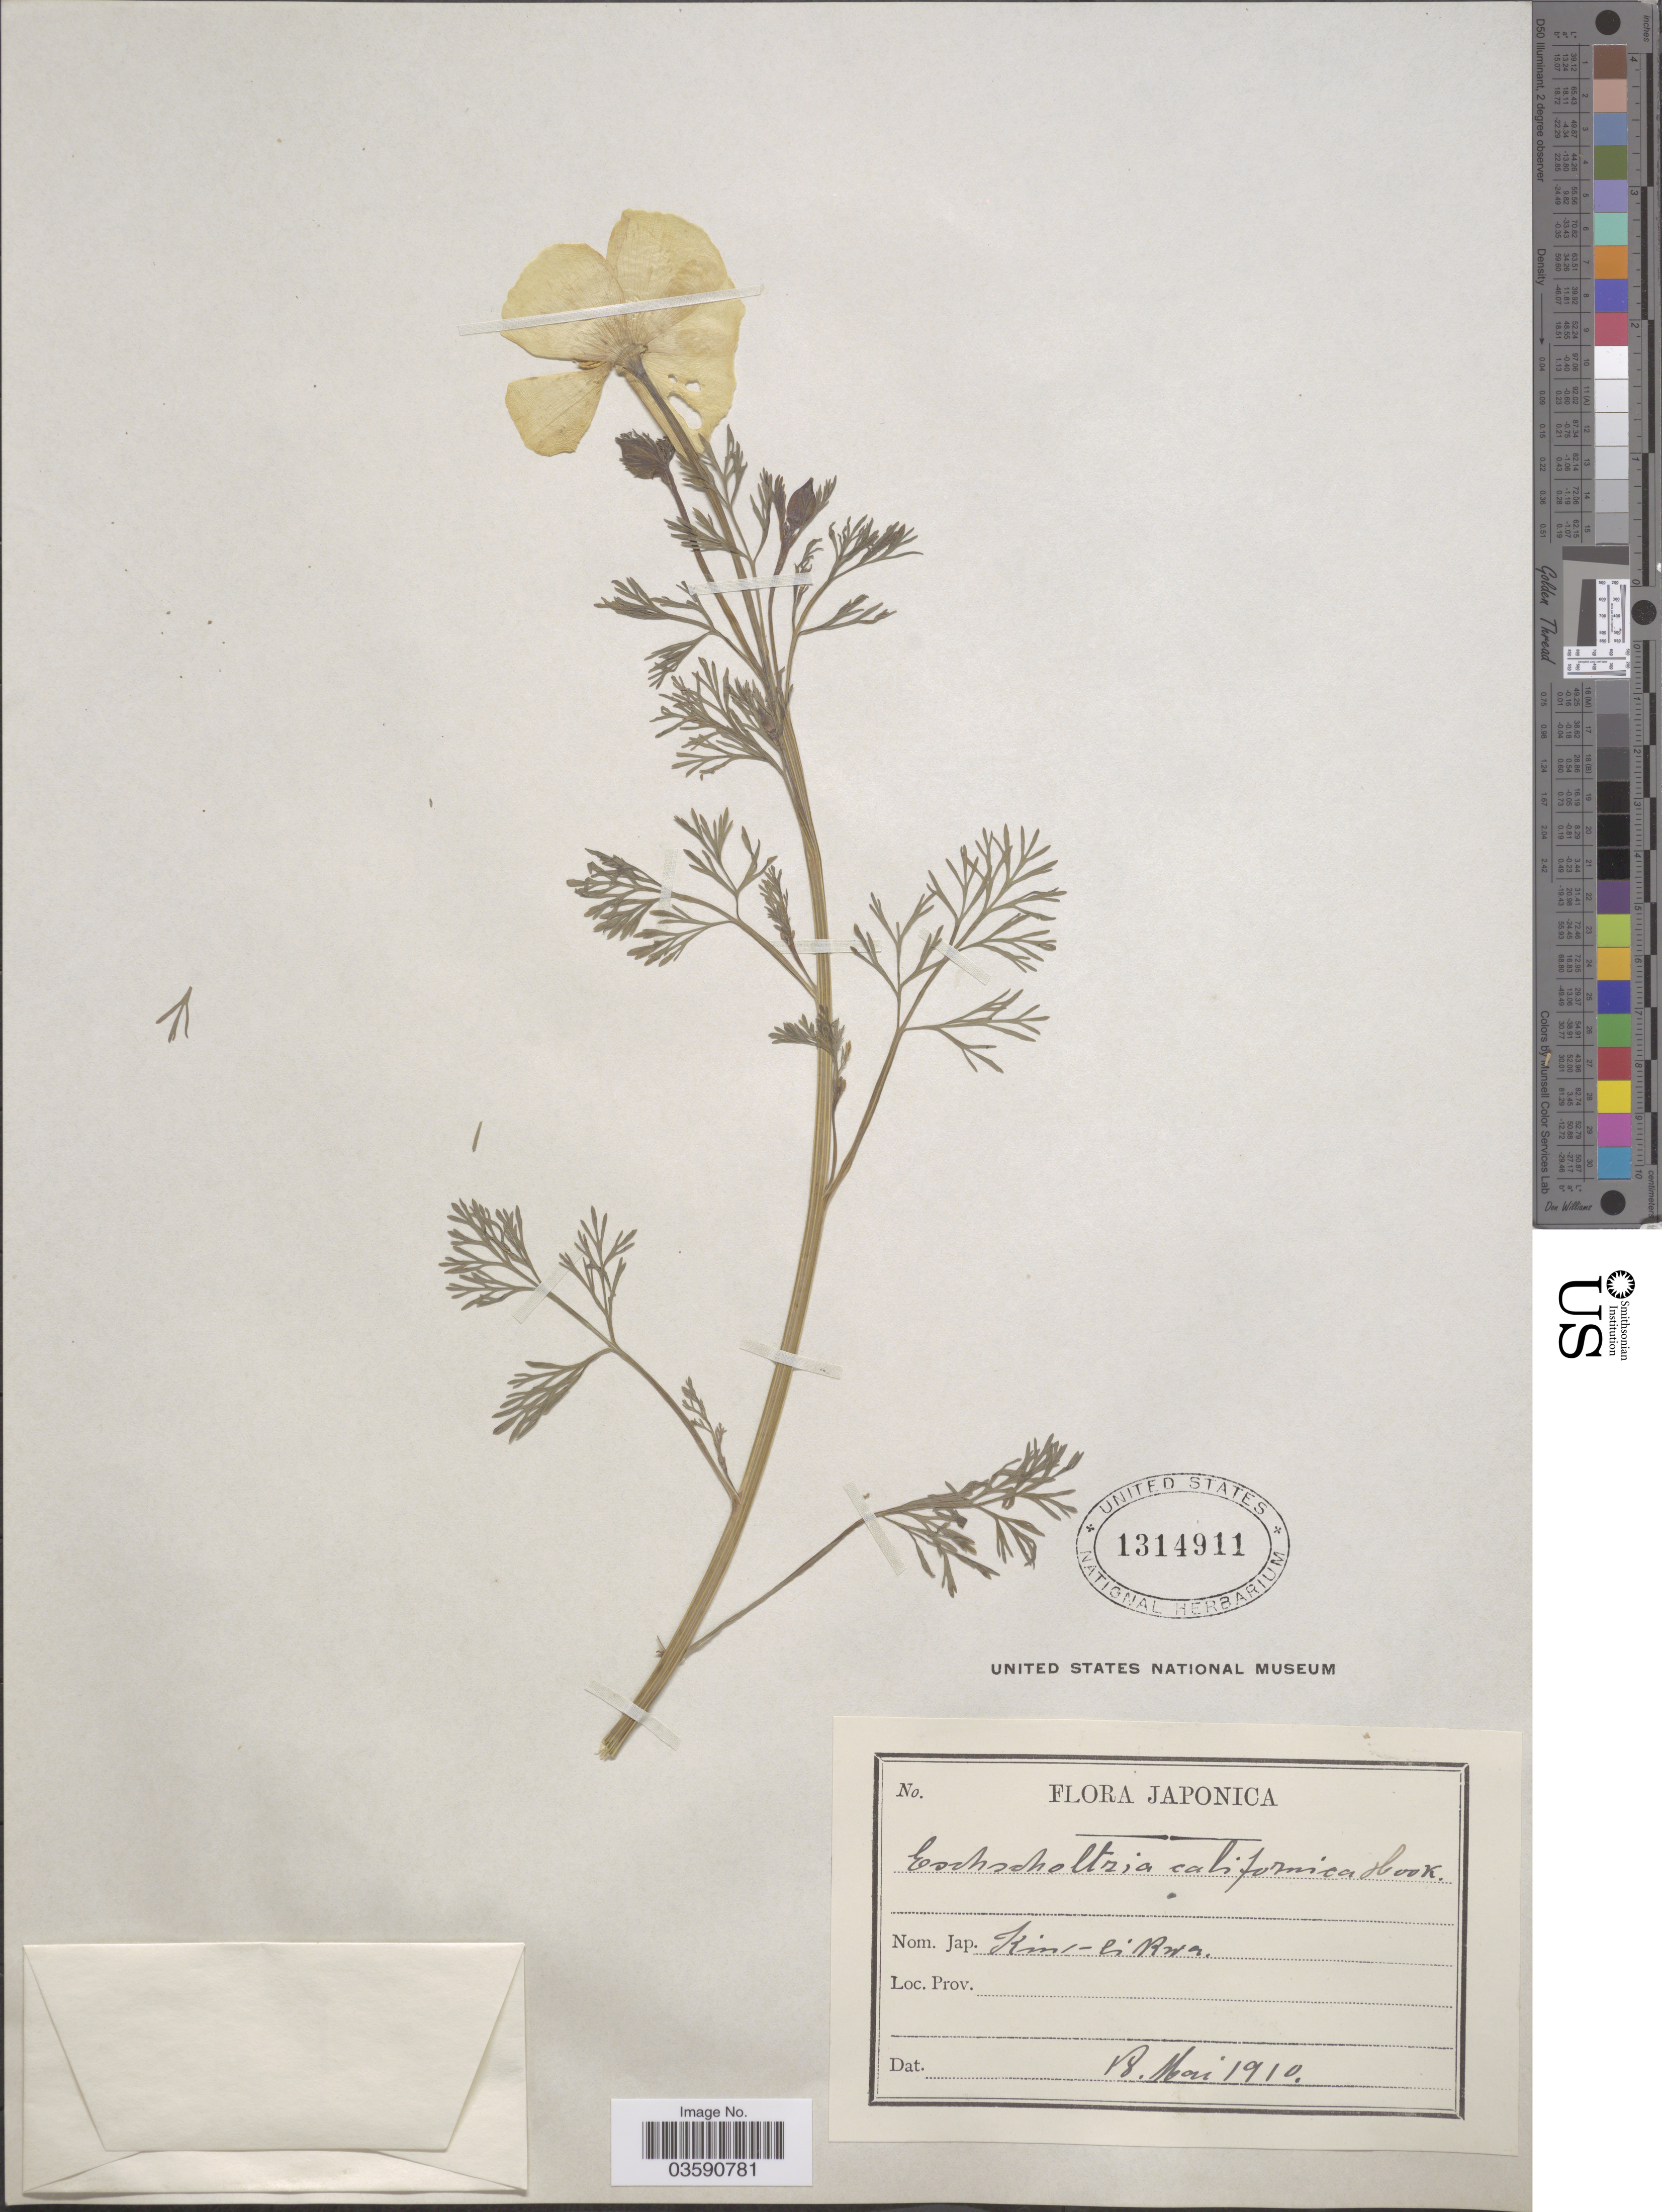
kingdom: Plantae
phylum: Tracheophyta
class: Magnoliopsida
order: Ranunculales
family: Papaveraceae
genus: Eschscholzia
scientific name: Eschscholzia californica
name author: Cham.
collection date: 1910-05-18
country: Japan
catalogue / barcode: US 1314911